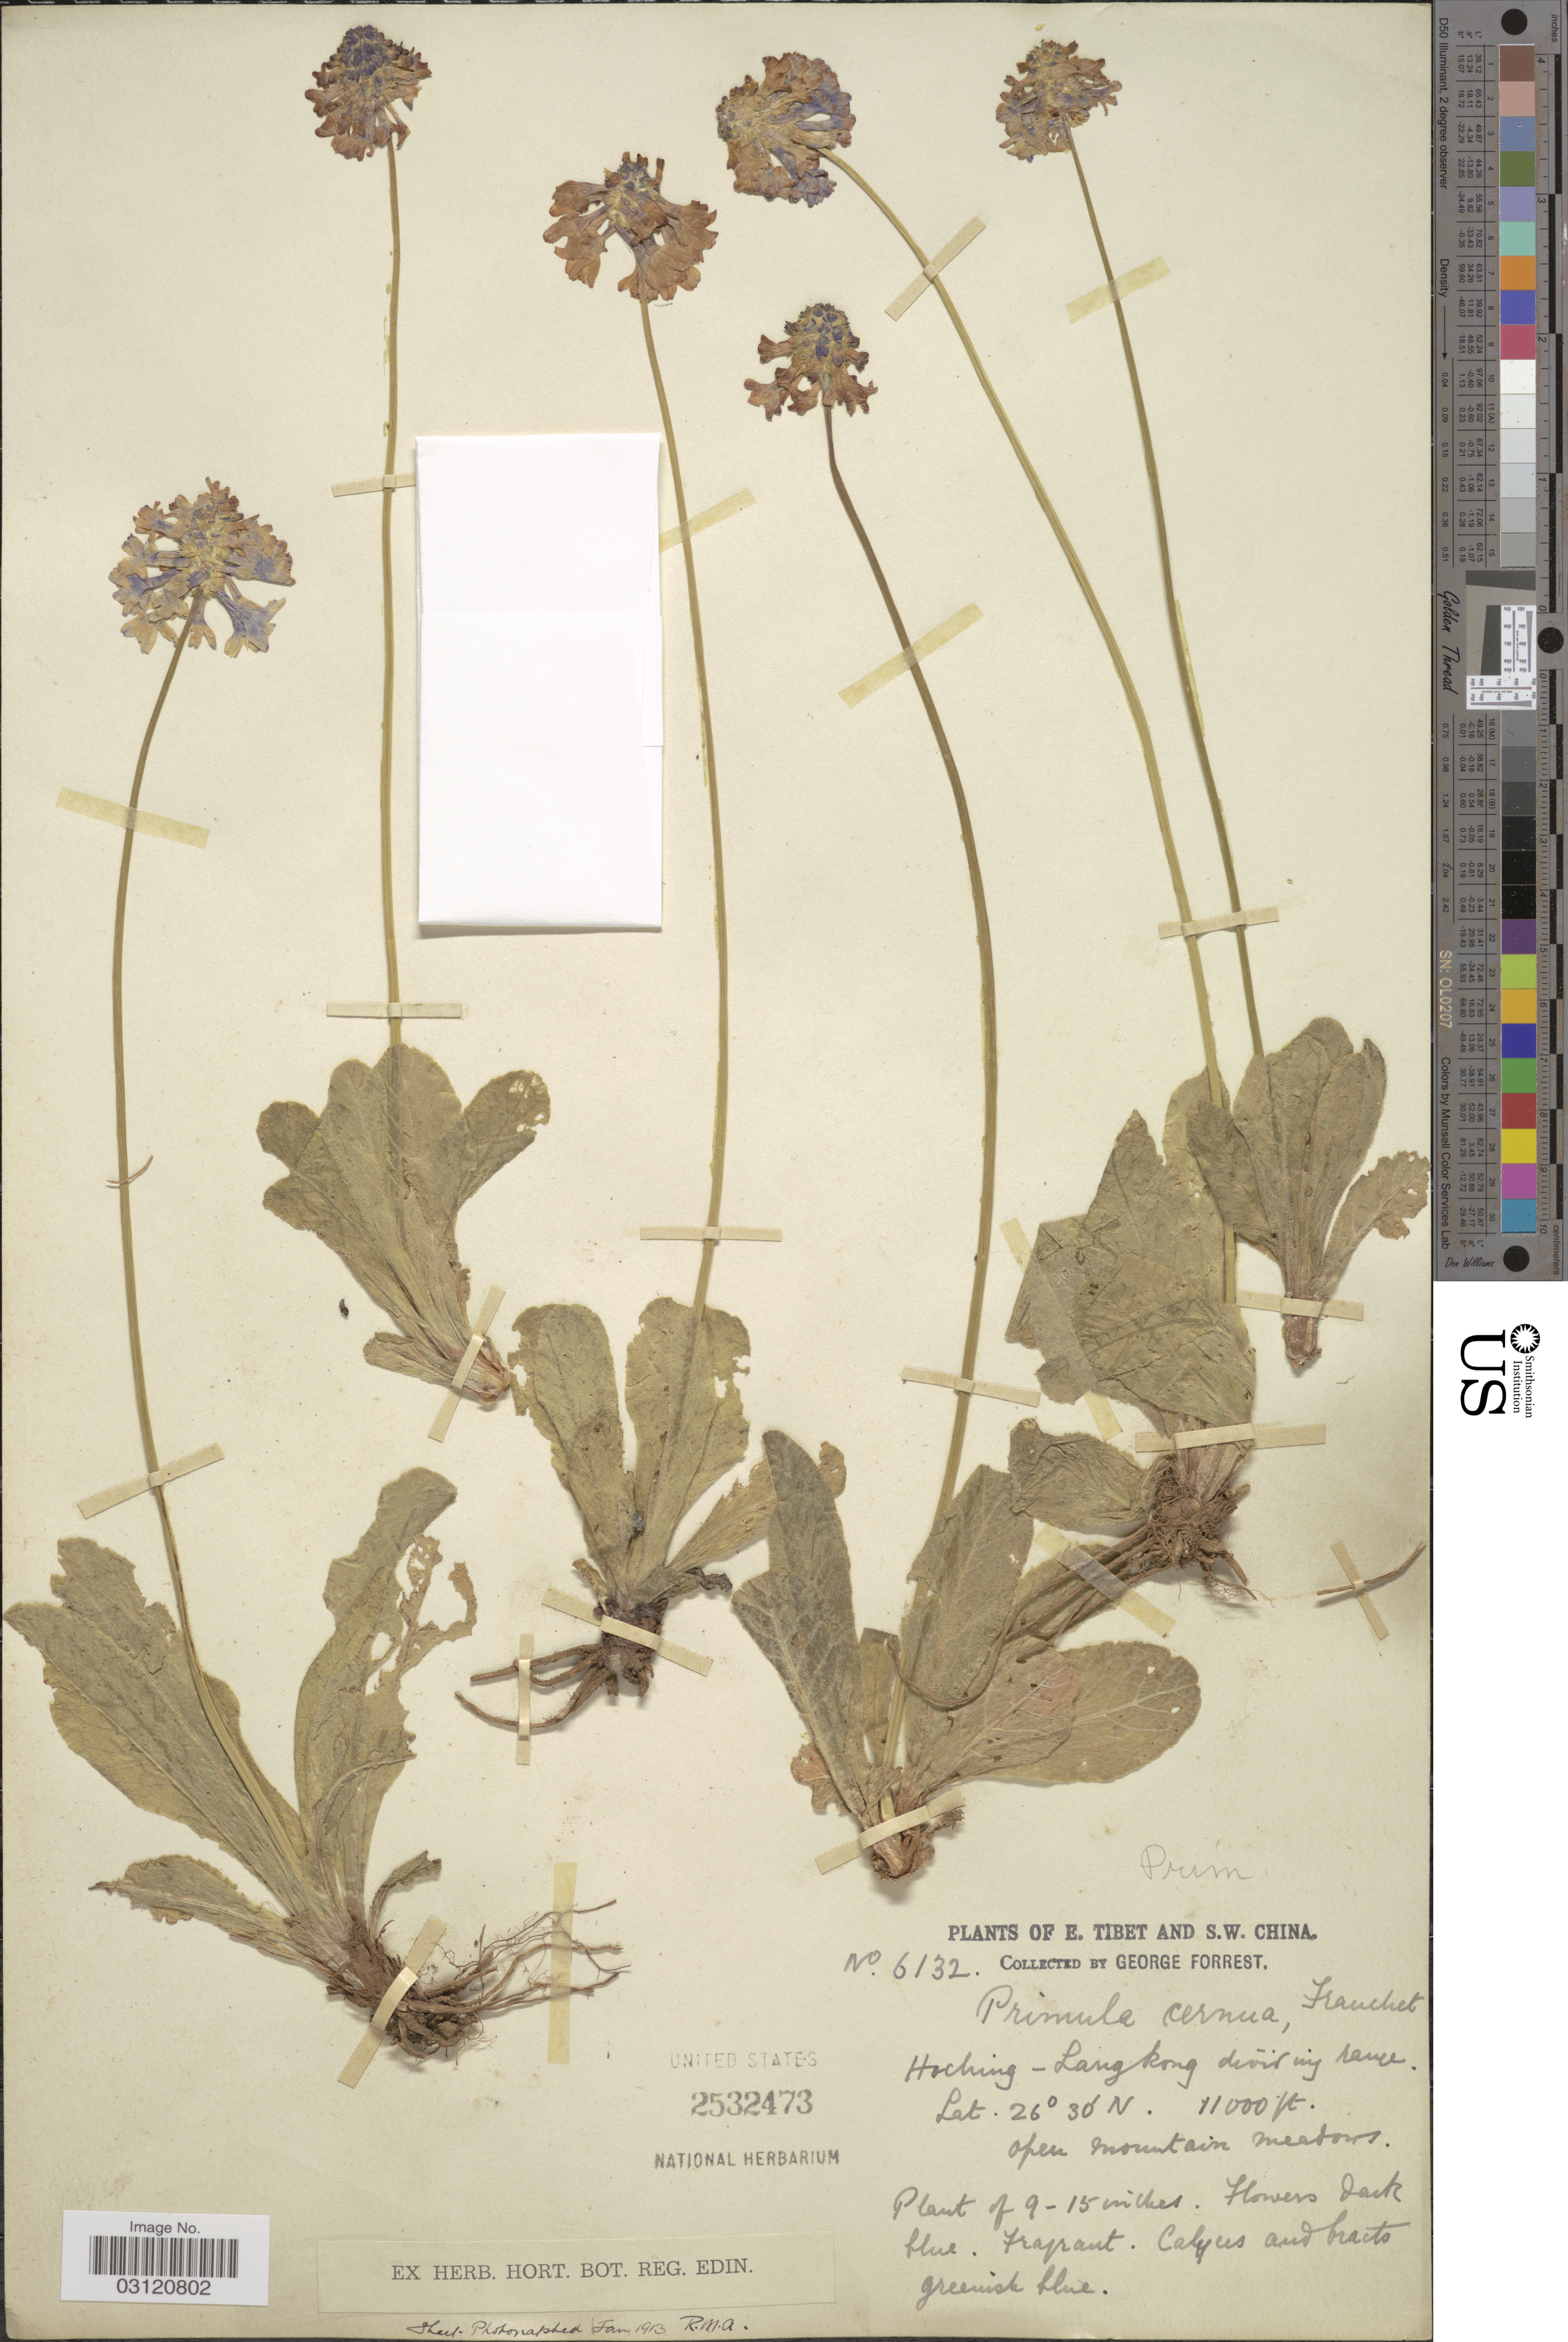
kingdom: Plantae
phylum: Tracheophyta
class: Magnoliopsida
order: Ericales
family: Primulaceae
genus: Primula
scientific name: Primula cernua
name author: Franch.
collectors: G. Forrest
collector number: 6132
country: China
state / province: Xizang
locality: E. Tibet and S. W China. Hoching - Langkong di [illegible text] my range.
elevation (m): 3353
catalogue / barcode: US 2532473